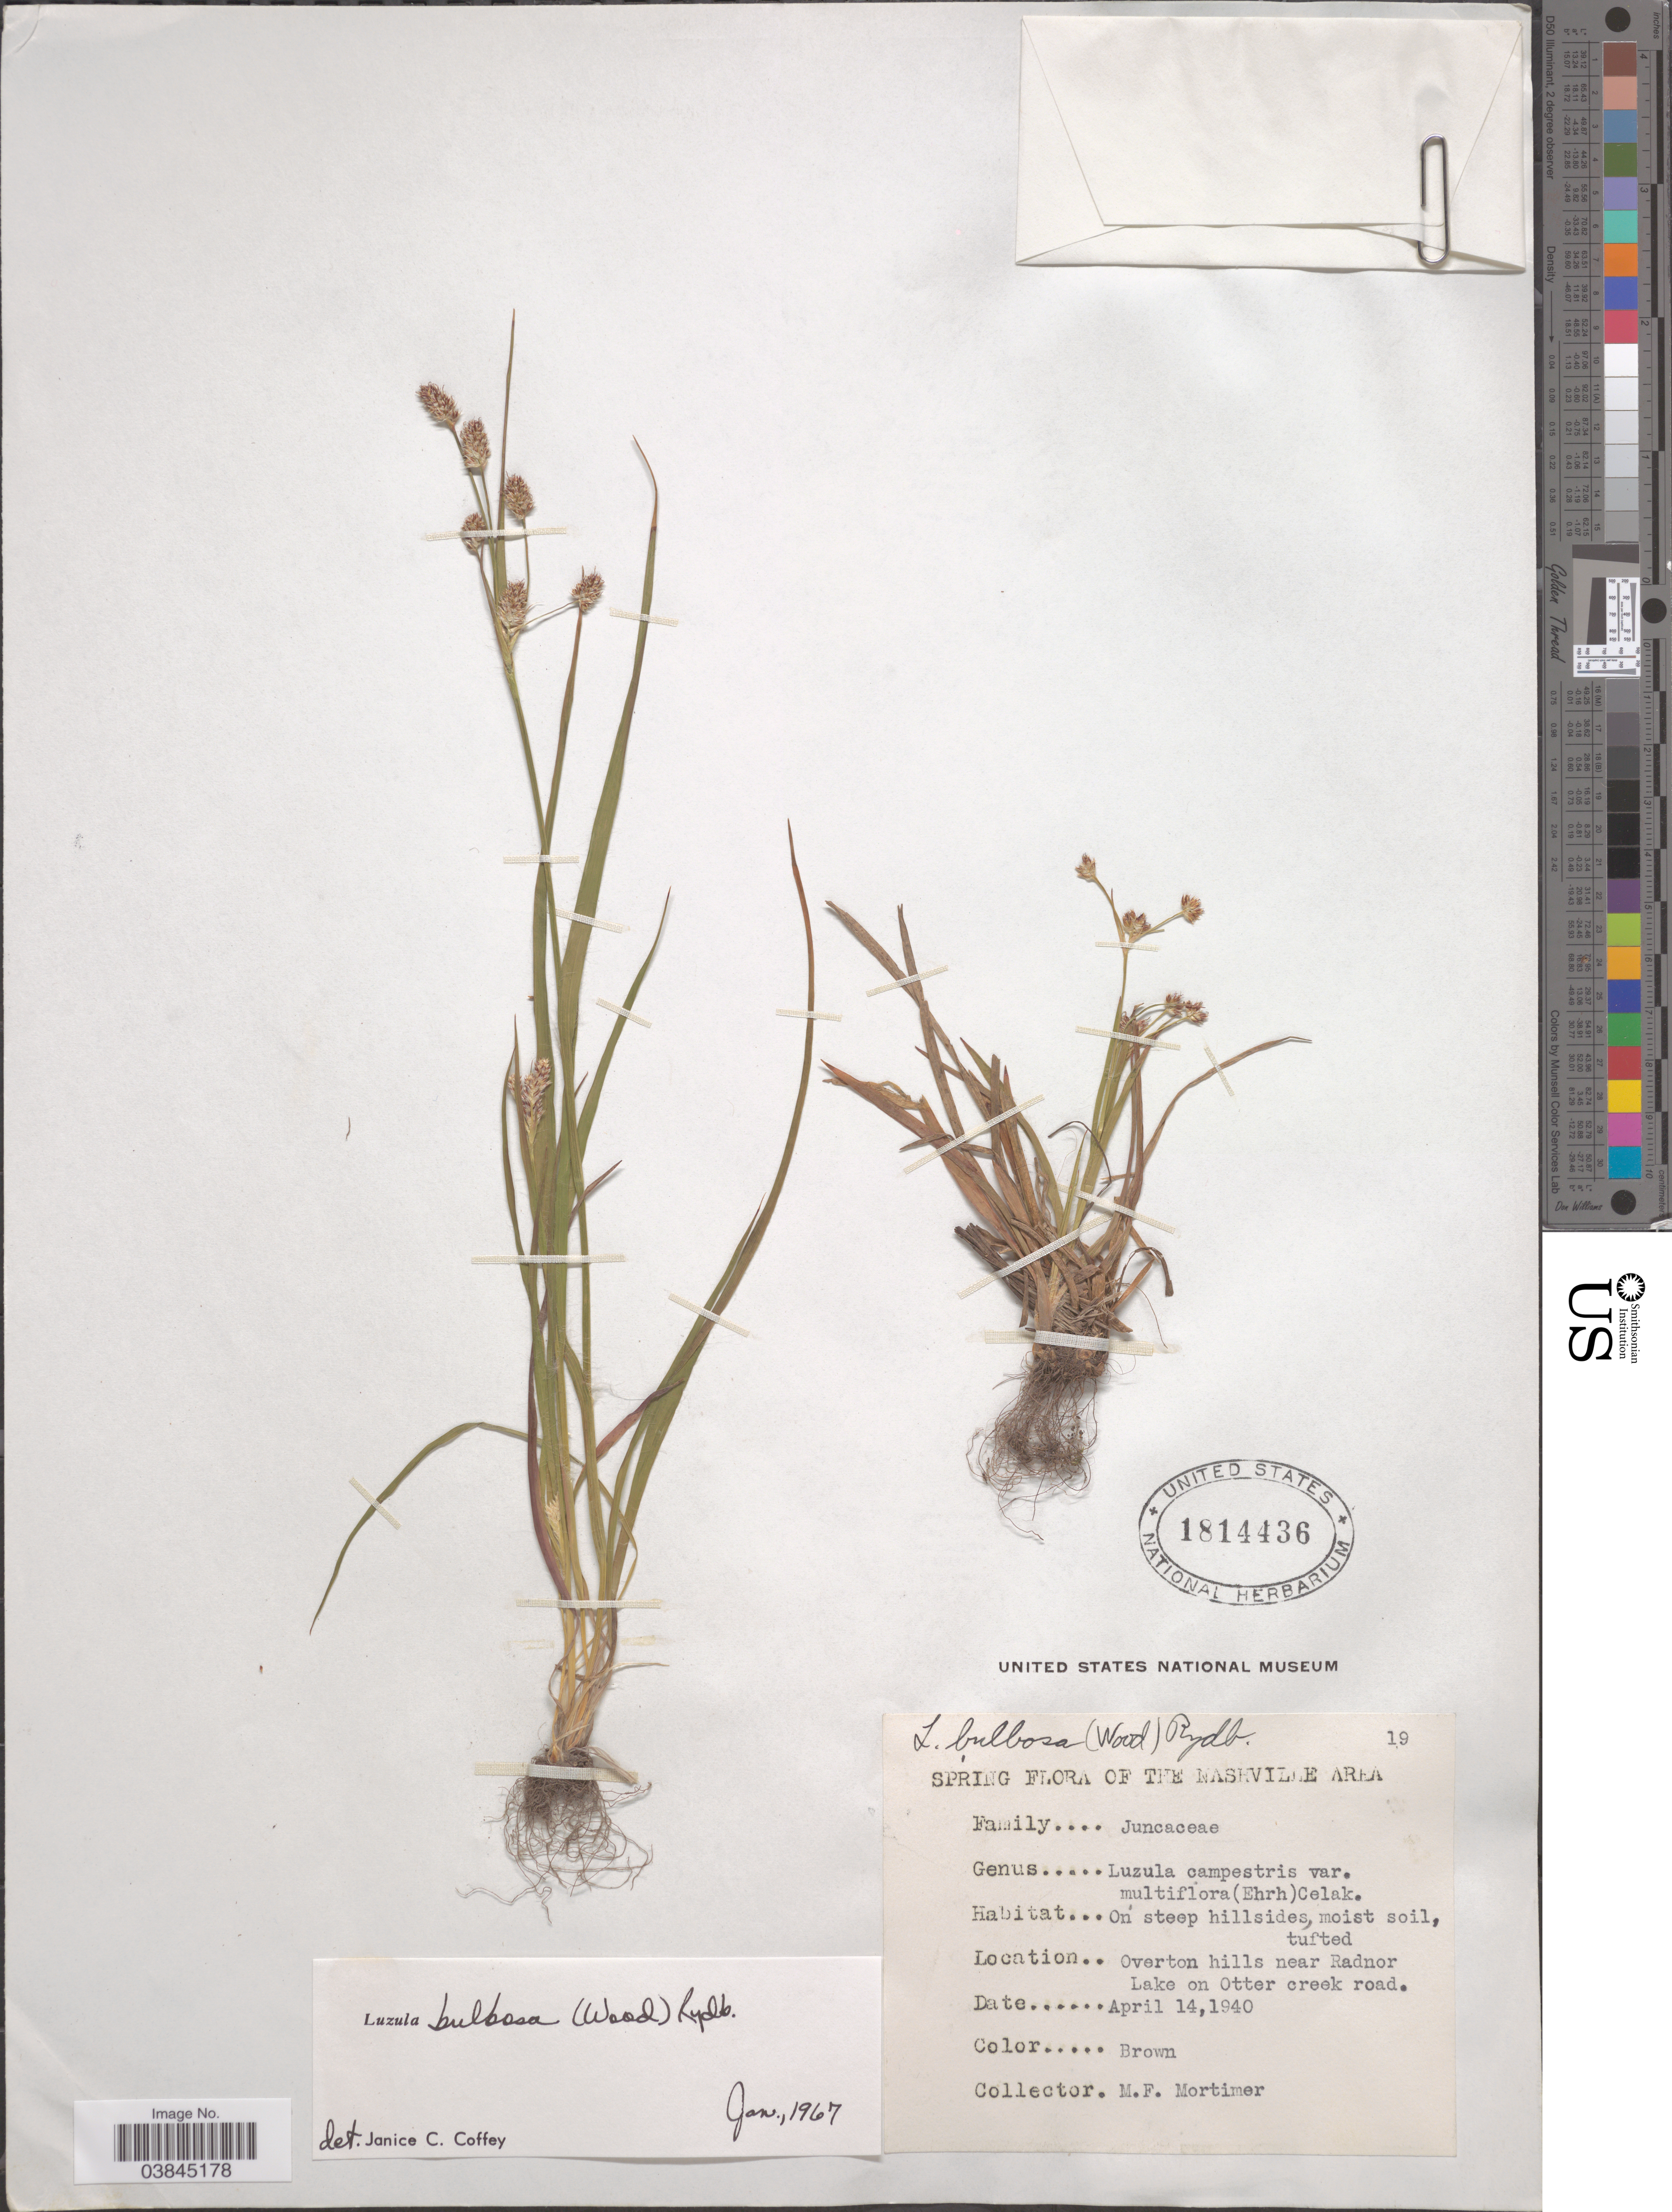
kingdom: Plantae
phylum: Tracheophyta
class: Liliopsida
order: Poales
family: Juncaceae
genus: Luzula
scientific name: Luzula bulbosa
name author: (Alph. Wood) Smyth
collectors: M. Mortimer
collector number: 19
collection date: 1940-04-14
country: United States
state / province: Tennessee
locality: The Nashville Area. Overton hills near Radnor Lake on Otter creek road.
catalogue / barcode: US 1814436